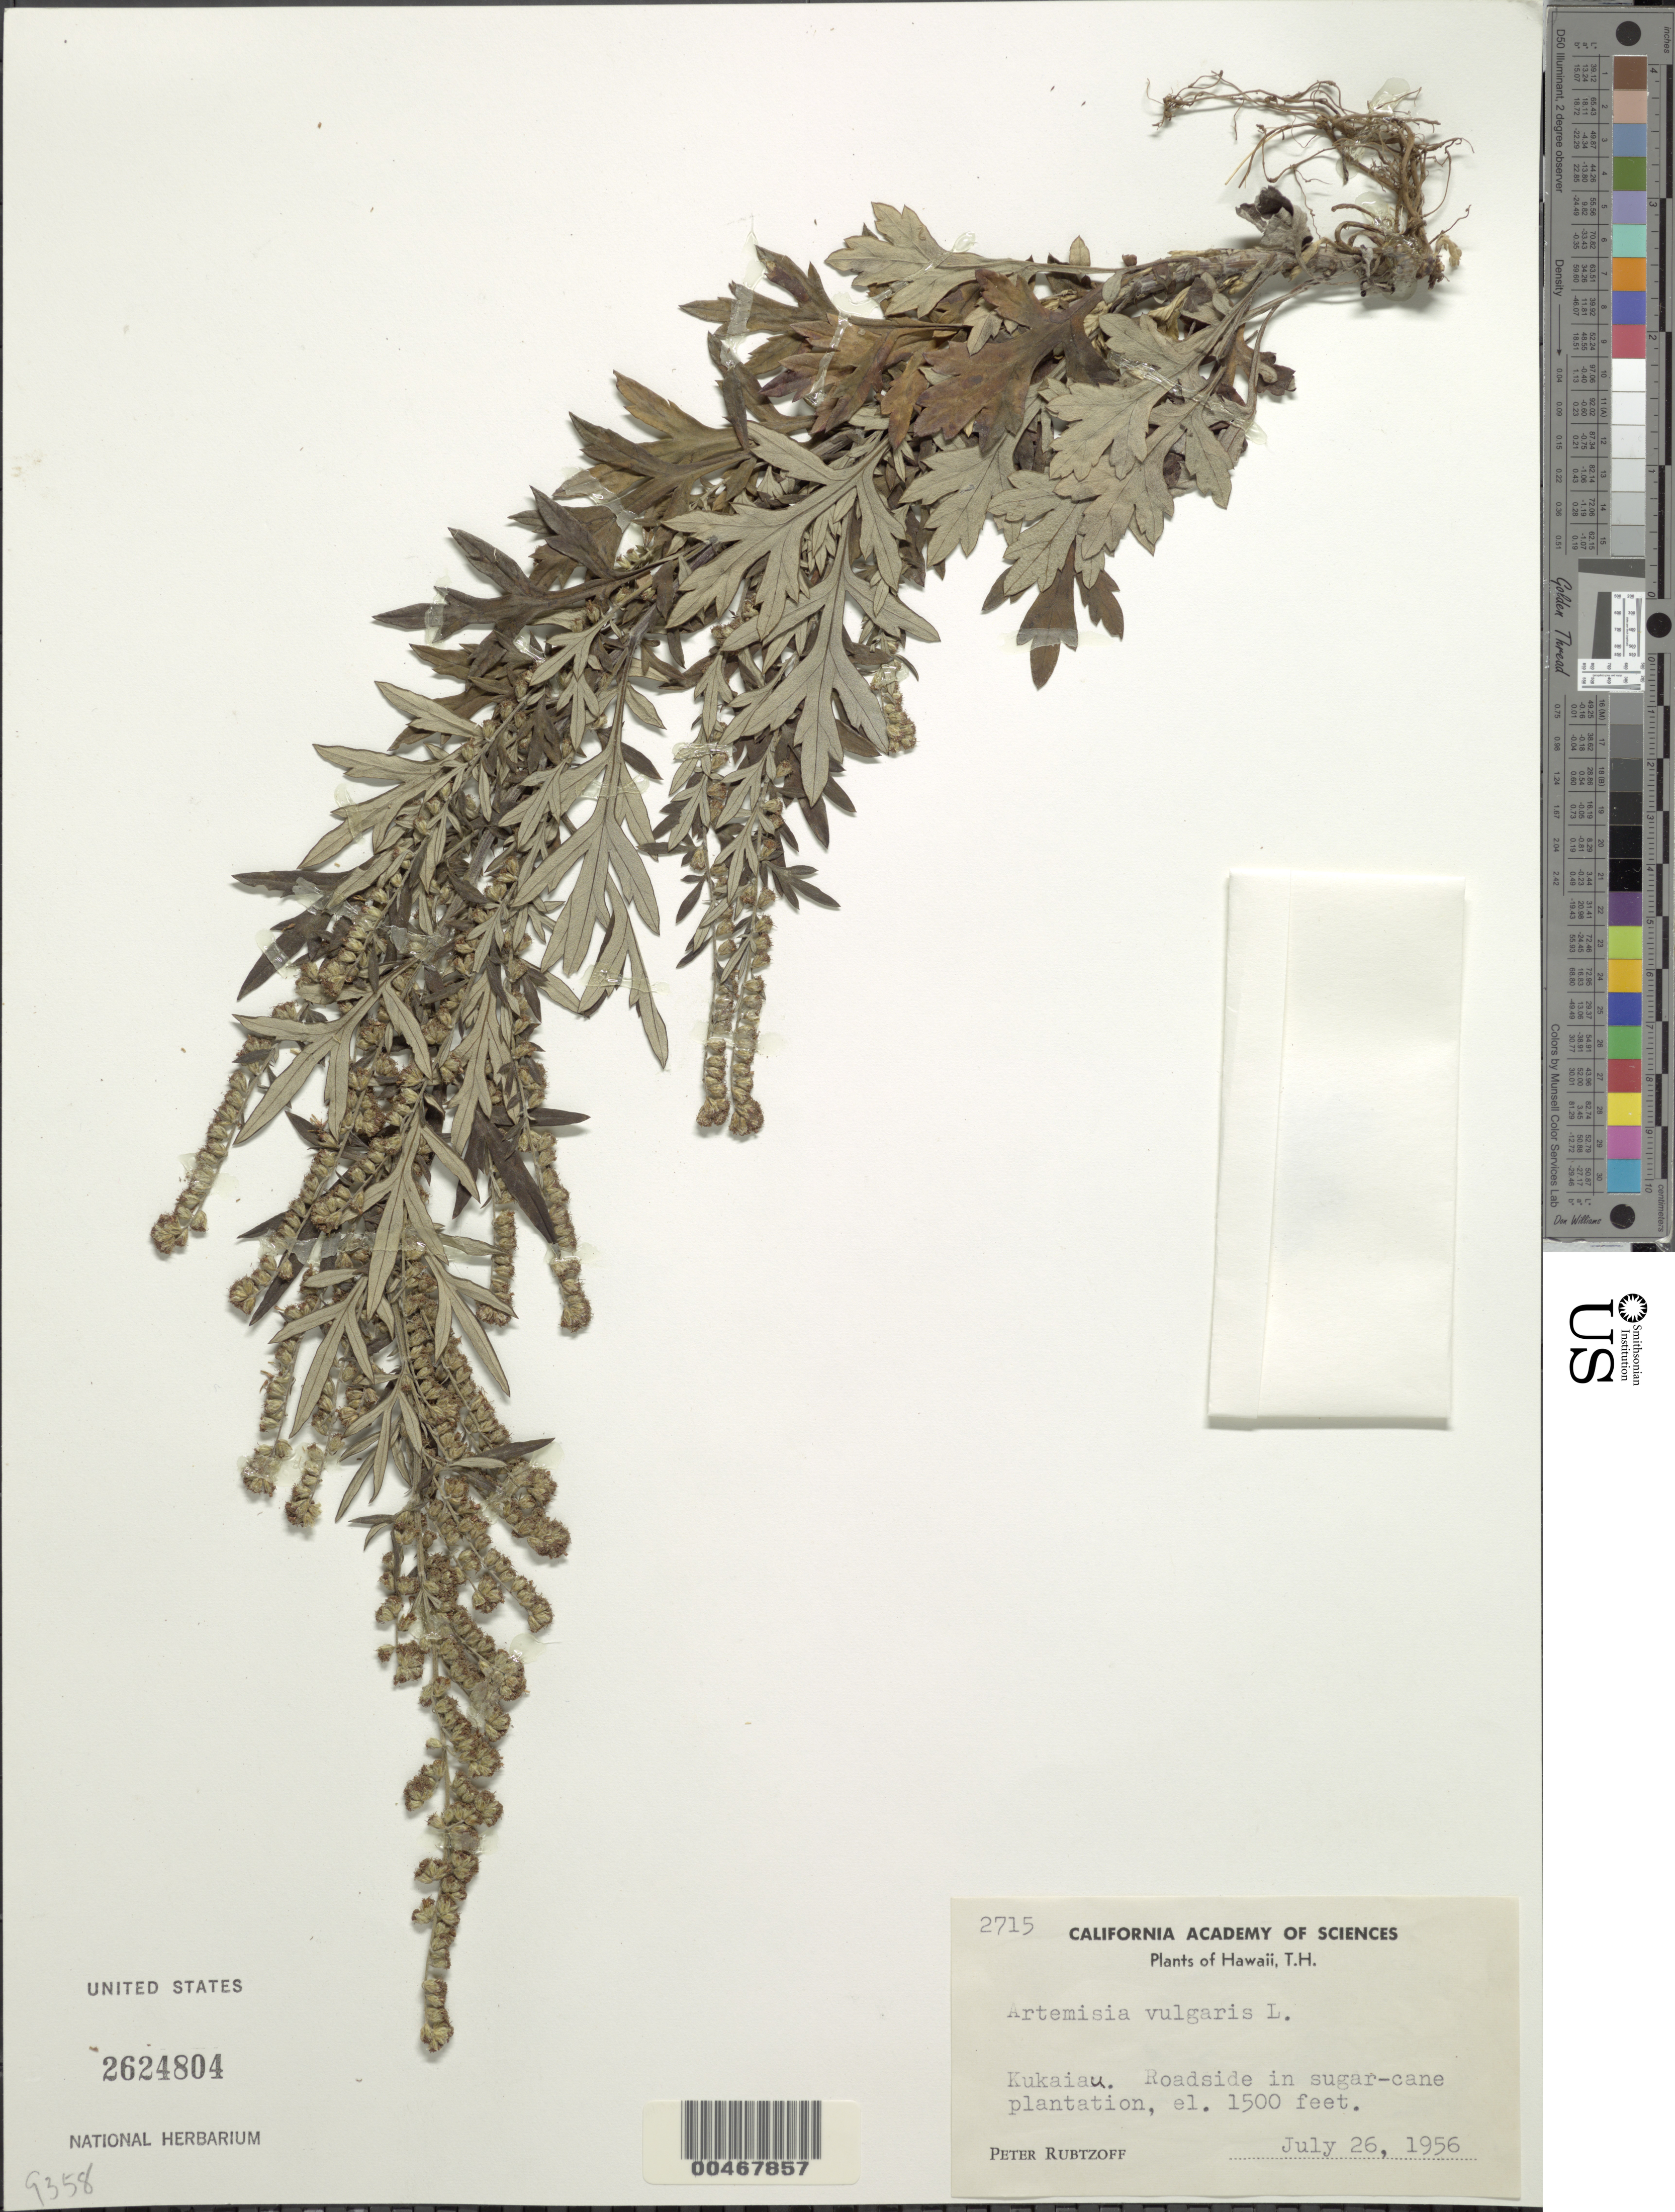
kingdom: Plantae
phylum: Tracheophyta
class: Magnoliopsida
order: Asterales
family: Asteraceae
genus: Artemisia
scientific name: Artemisia vulgaris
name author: L.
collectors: P. Rubtzoff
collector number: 2715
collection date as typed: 26 Jul 1956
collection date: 1956-07-26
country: United States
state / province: Hawaii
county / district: Honolulu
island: Oahu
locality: Kukaiau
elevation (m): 457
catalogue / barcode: US 2624804